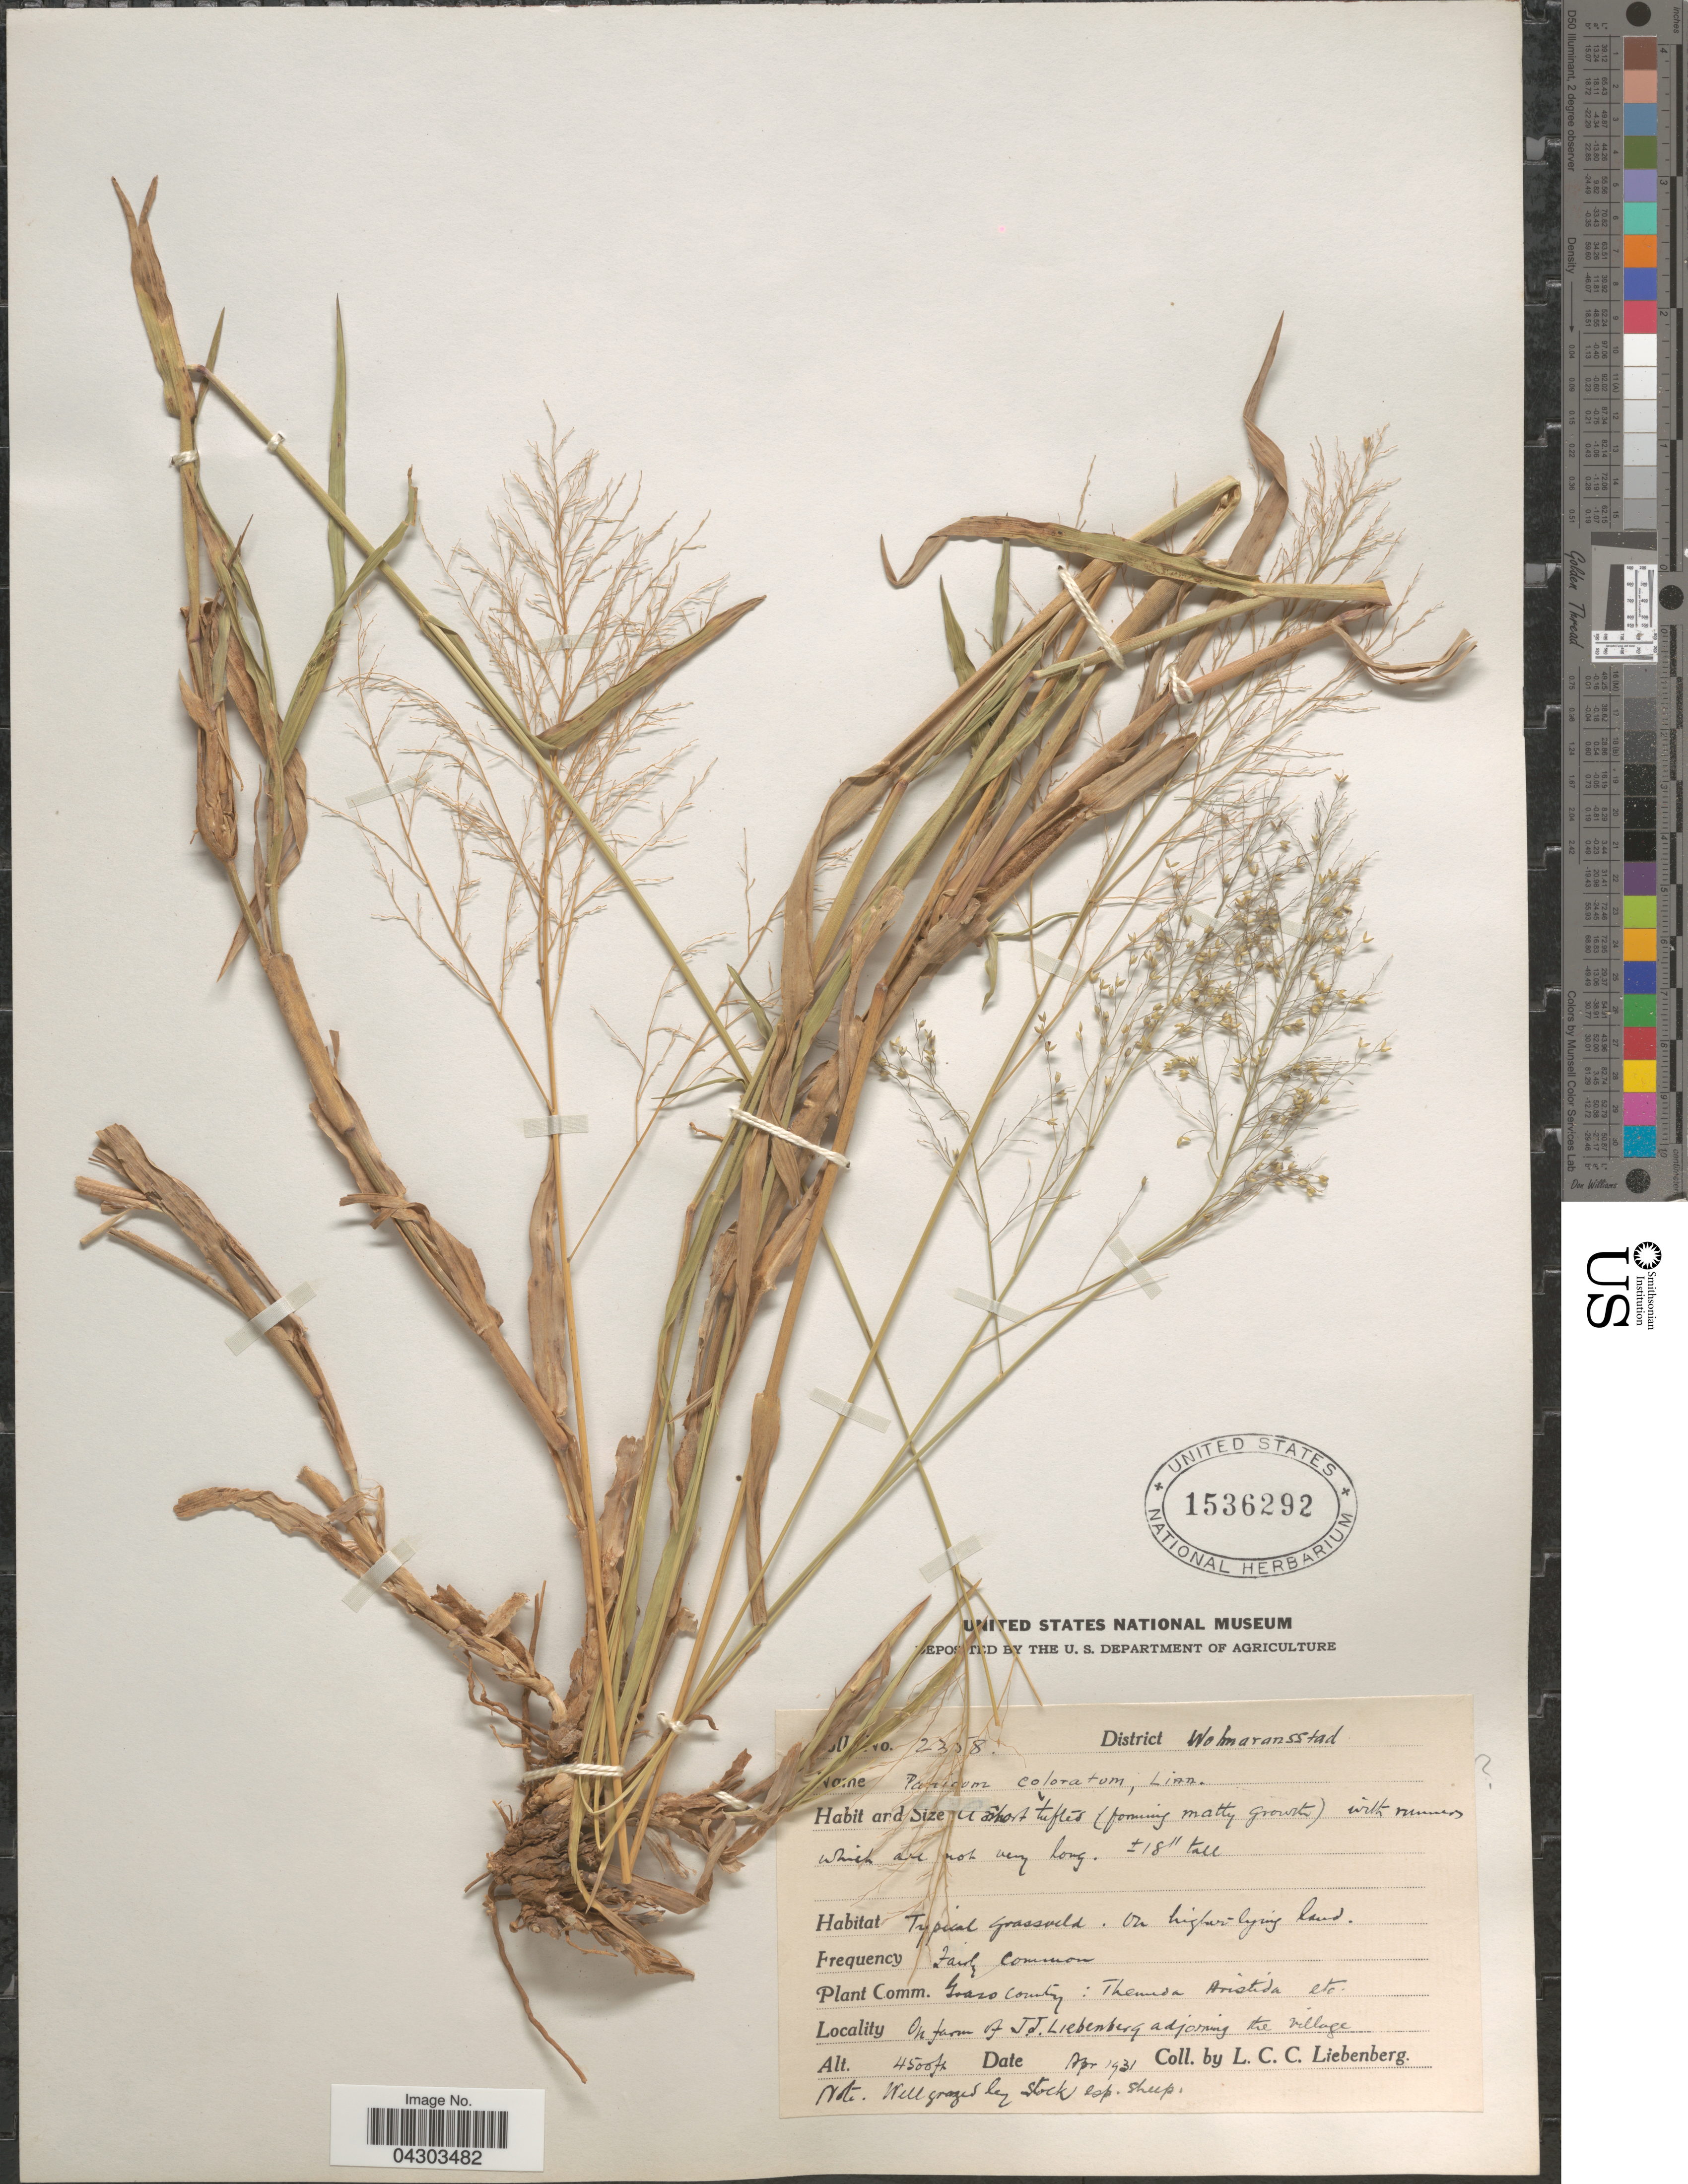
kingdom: Plantae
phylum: Tracheophyta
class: Liliopsida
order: Poales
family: Poaceae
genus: Panicum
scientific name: Panicum coloratum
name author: L.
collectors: L. Liebenberg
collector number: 2358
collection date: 1931-04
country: South Africa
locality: District Wolmaransstad. On farm of J.J.Liebenberg adjoining the village.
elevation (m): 1372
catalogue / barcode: US 1536292